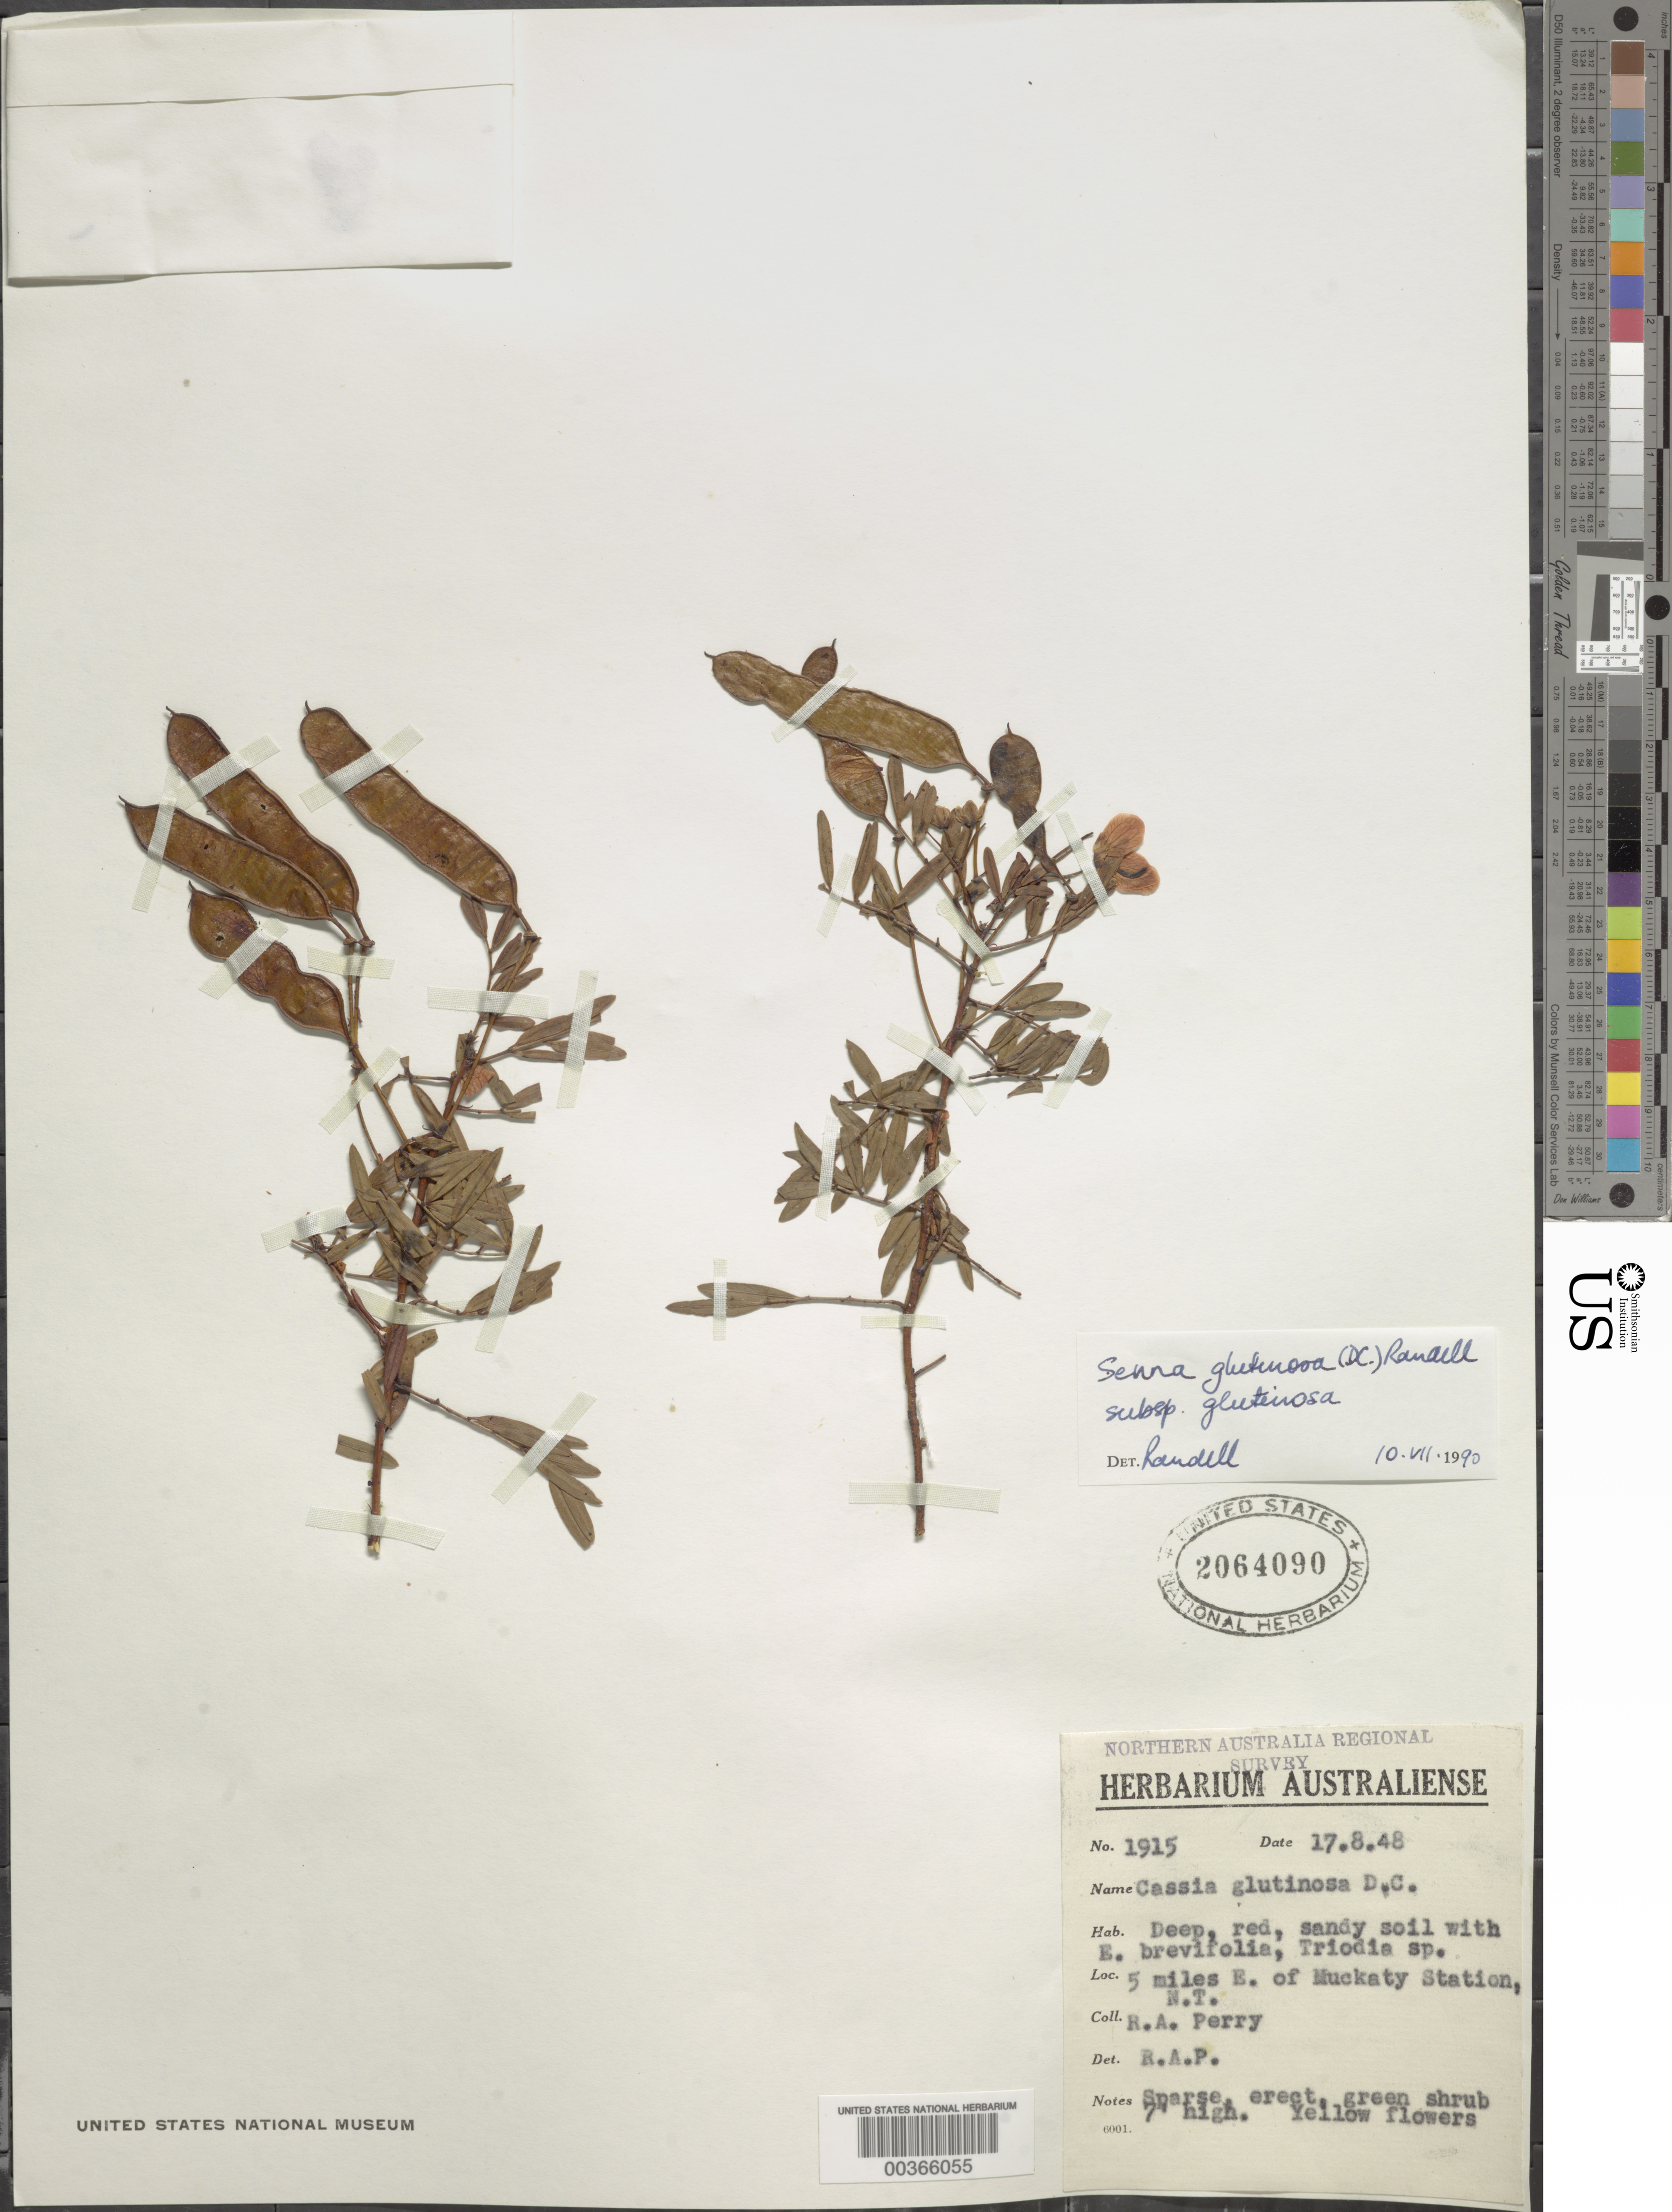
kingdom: Plantae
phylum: Tracheophyta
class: Magnoliopsida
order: Fabales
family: Fabaceae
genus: Senna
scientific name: Senna glutinosa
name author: (DC.) Randell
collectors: Perry, R. A.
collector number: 1915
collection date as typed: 17 Aug 1948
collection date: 1948-08-17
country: Australia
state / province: Northern Territory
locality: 5 mi e of muckaty station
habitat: Deep, red, sandy soil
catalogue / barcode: US 2064090